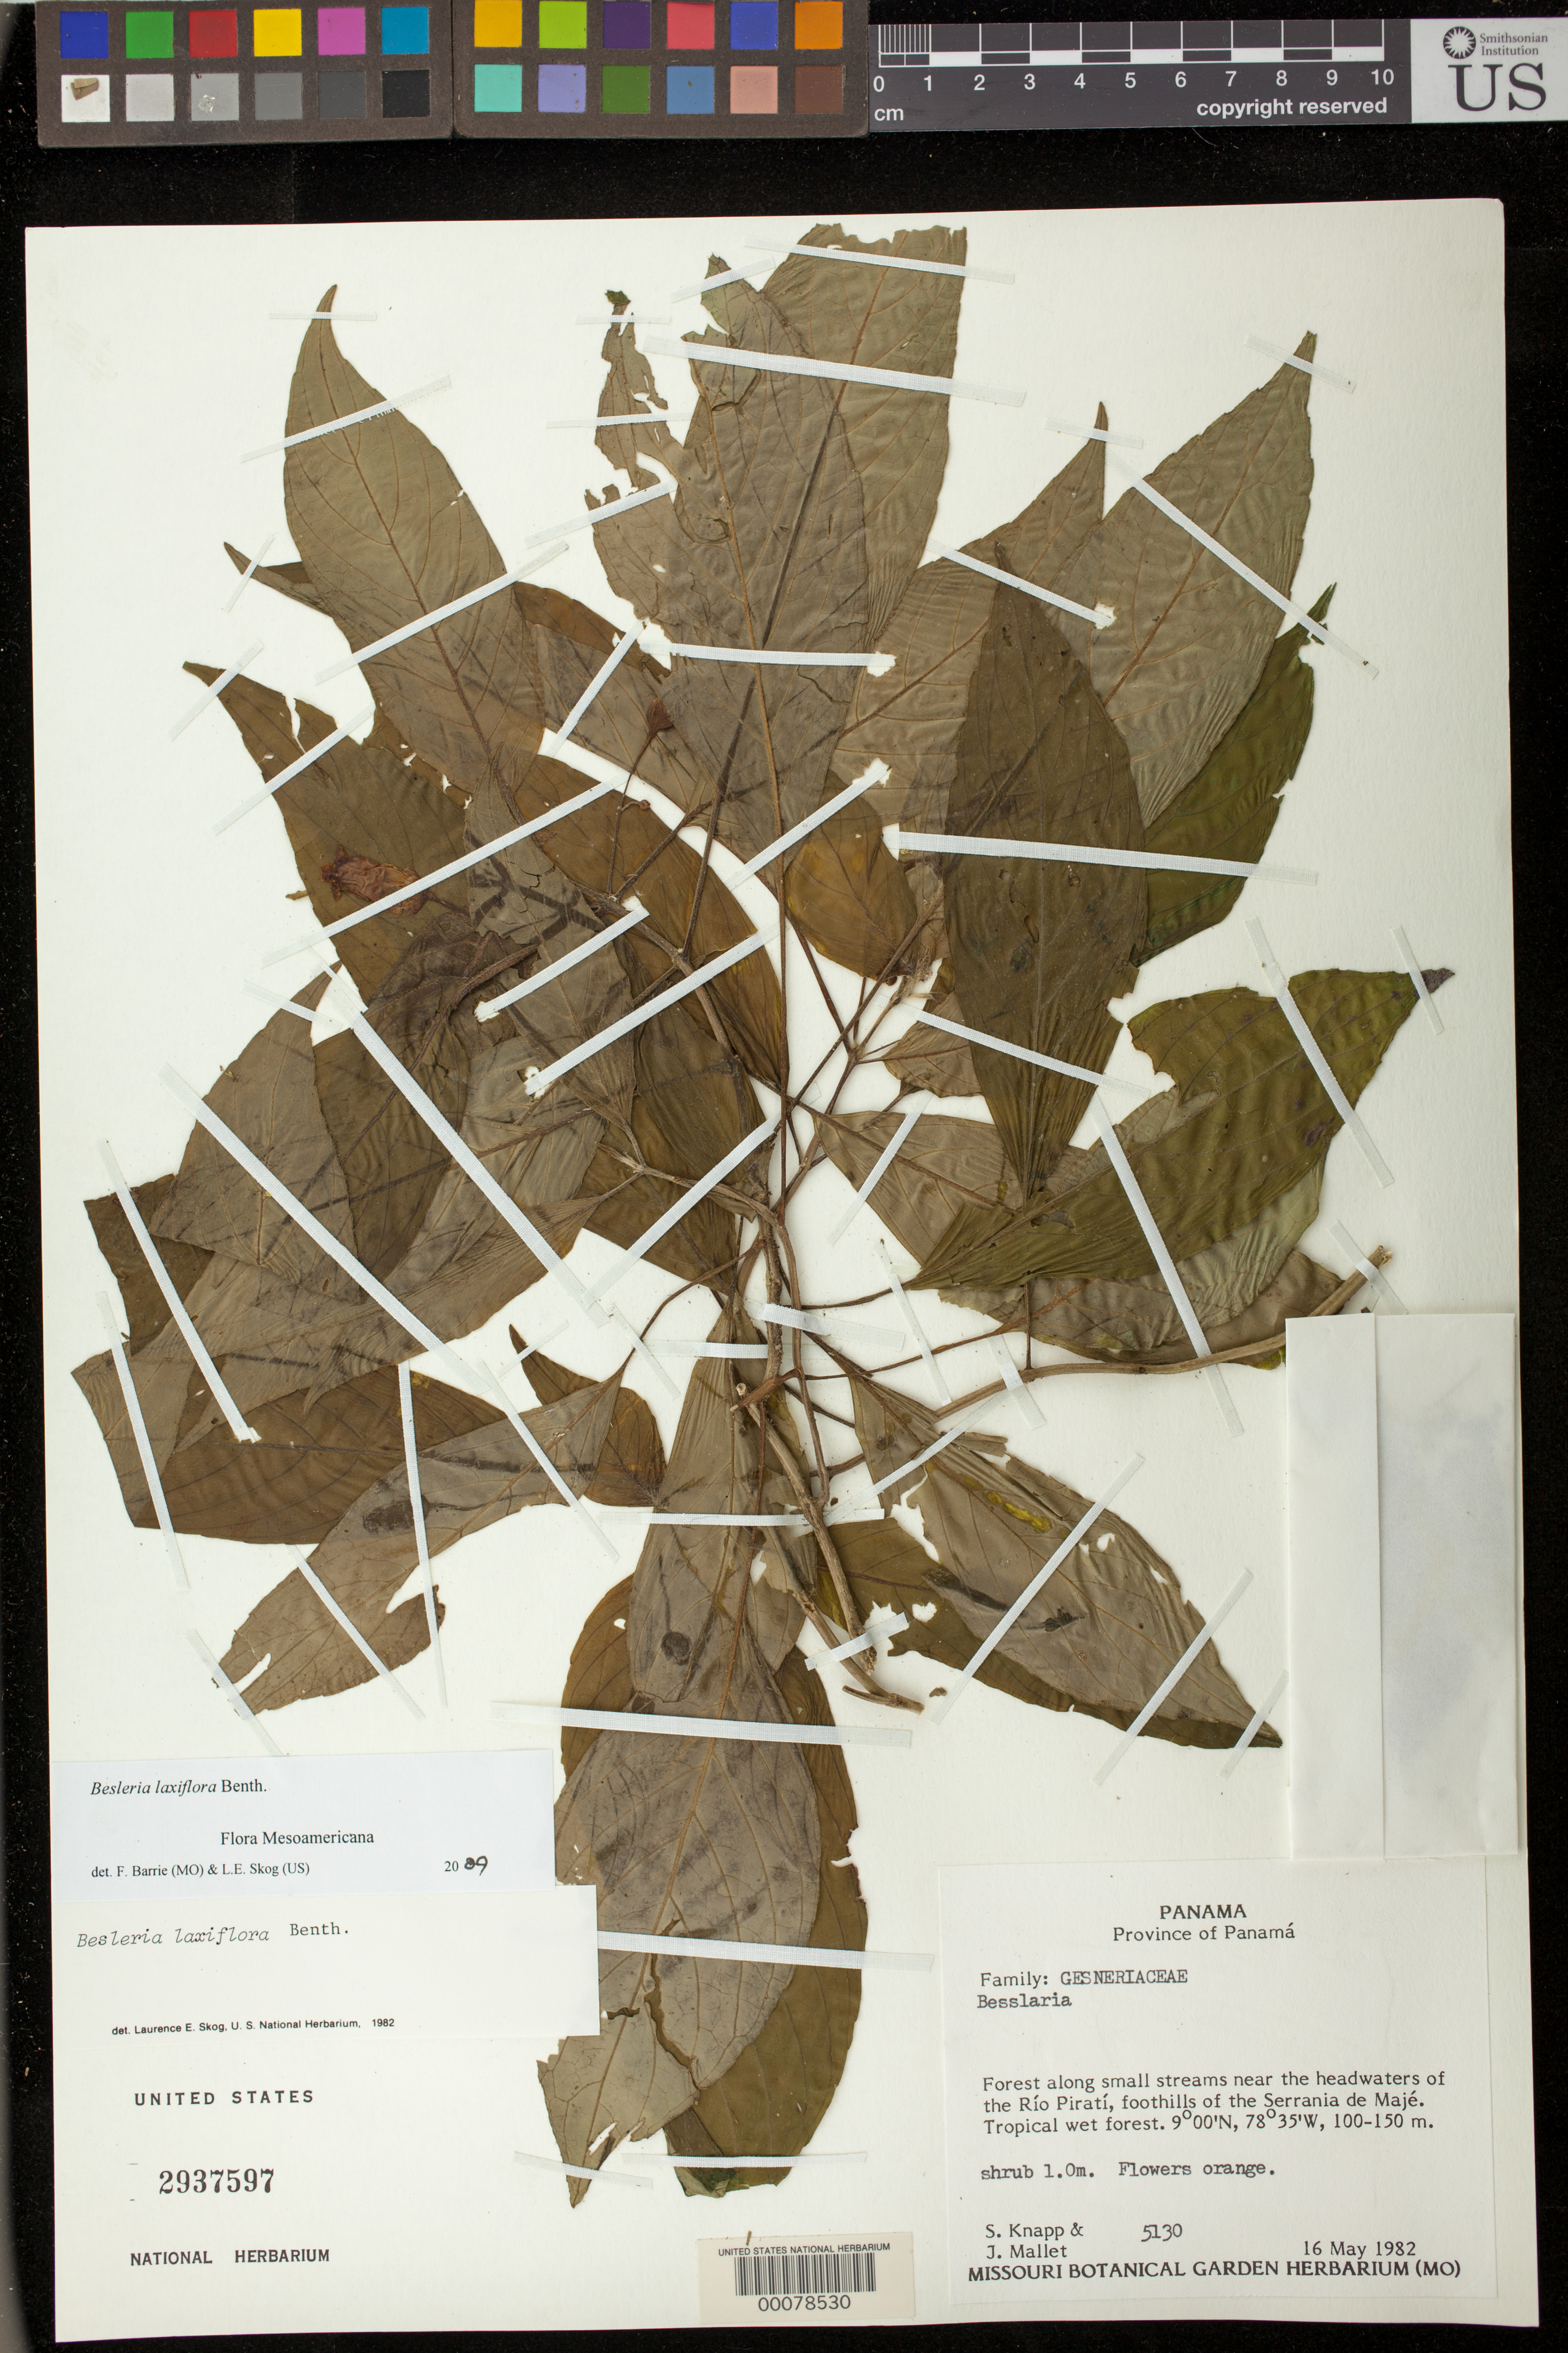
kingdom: Plantae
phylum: Tracheophyta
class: Magnoliopsida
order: Lamiales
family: Gesneriaceae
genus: Besleria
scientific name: Besleria laxiflora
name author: Benth.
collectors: S. Knapp & J. Mallet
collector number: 5130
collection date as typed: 16 May 1982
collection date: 1982-05-16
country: Panama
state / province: Panamá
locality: near the headwaters of the Rio Pirati foothills of the Serrania Demaje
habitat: Tropical wet forest, forest along small streams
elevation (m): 100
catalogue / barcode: US 2937597